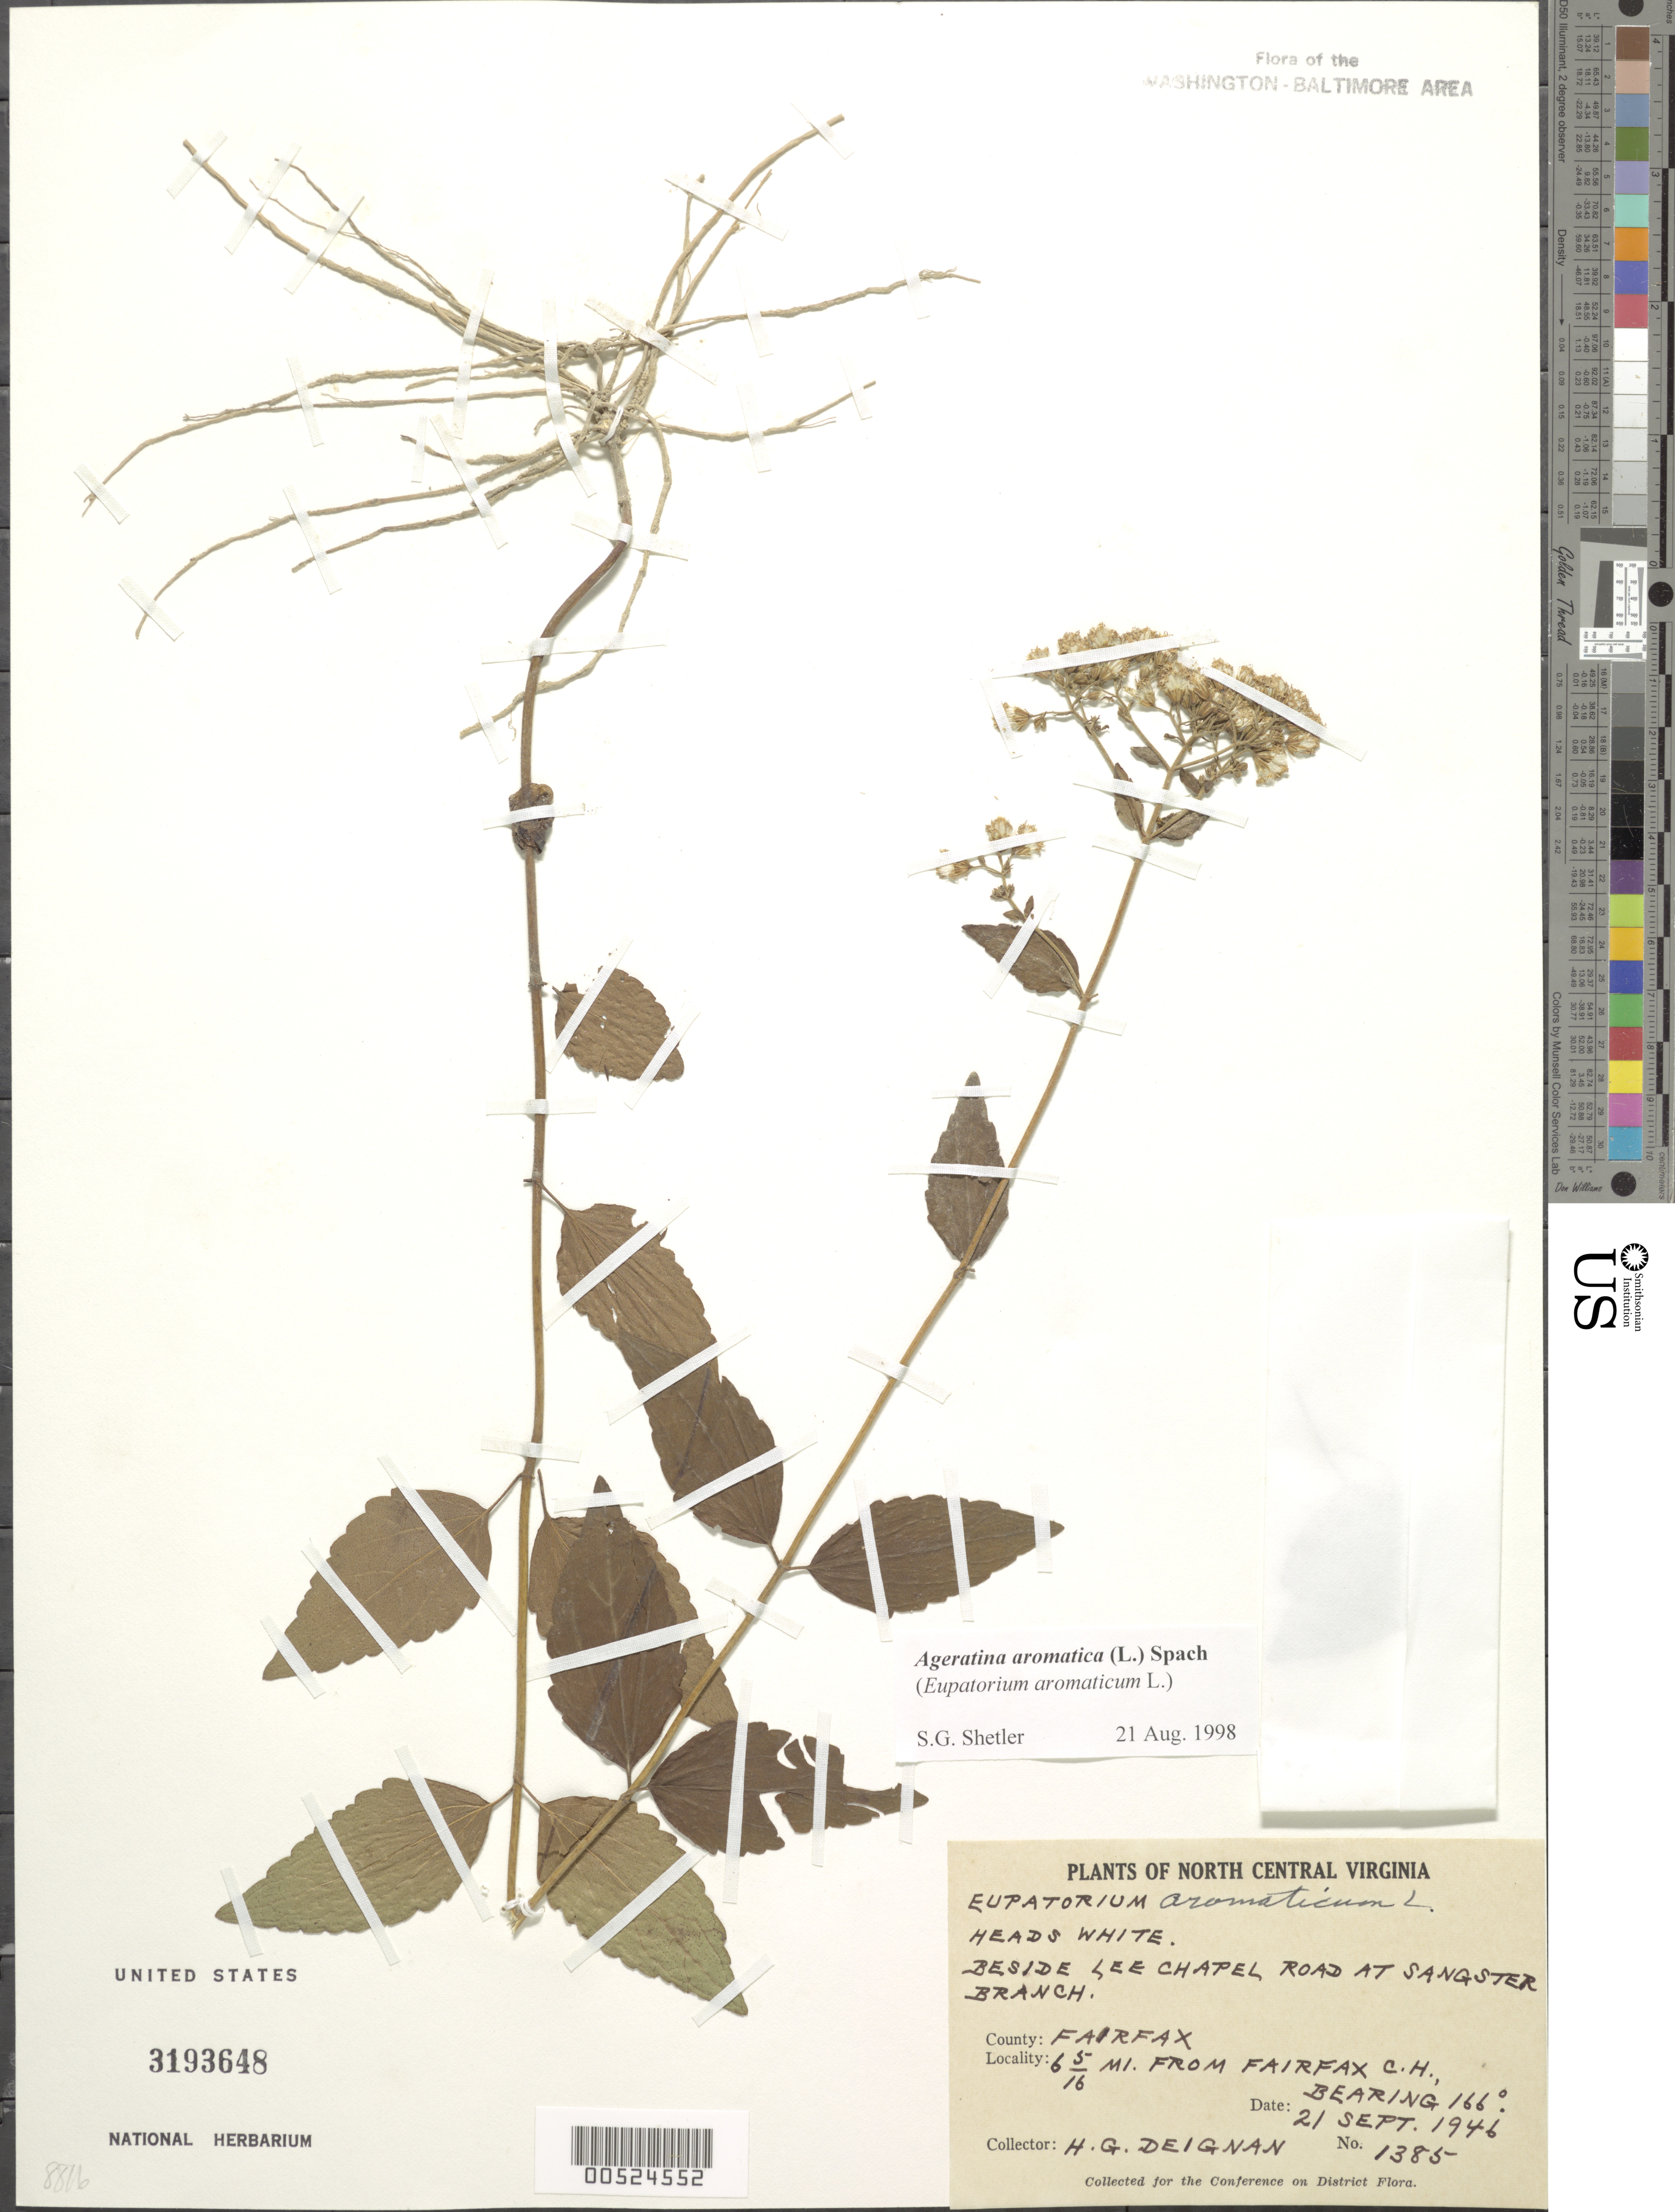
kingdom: Plantae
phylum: Tracheophyta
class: Magnoliopsida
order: Asterales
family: Asteraceae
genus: Ageratina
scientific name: Ageratina aromatica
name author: (L.) Spach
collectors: H. Deignan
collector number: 1385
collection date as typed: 21 Sep 1946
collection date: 1946-09-21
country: United States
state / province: Virginia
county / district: Fairfax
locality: Fairfax Courthouse, 6.3 mi. from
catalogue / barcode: US 3193648